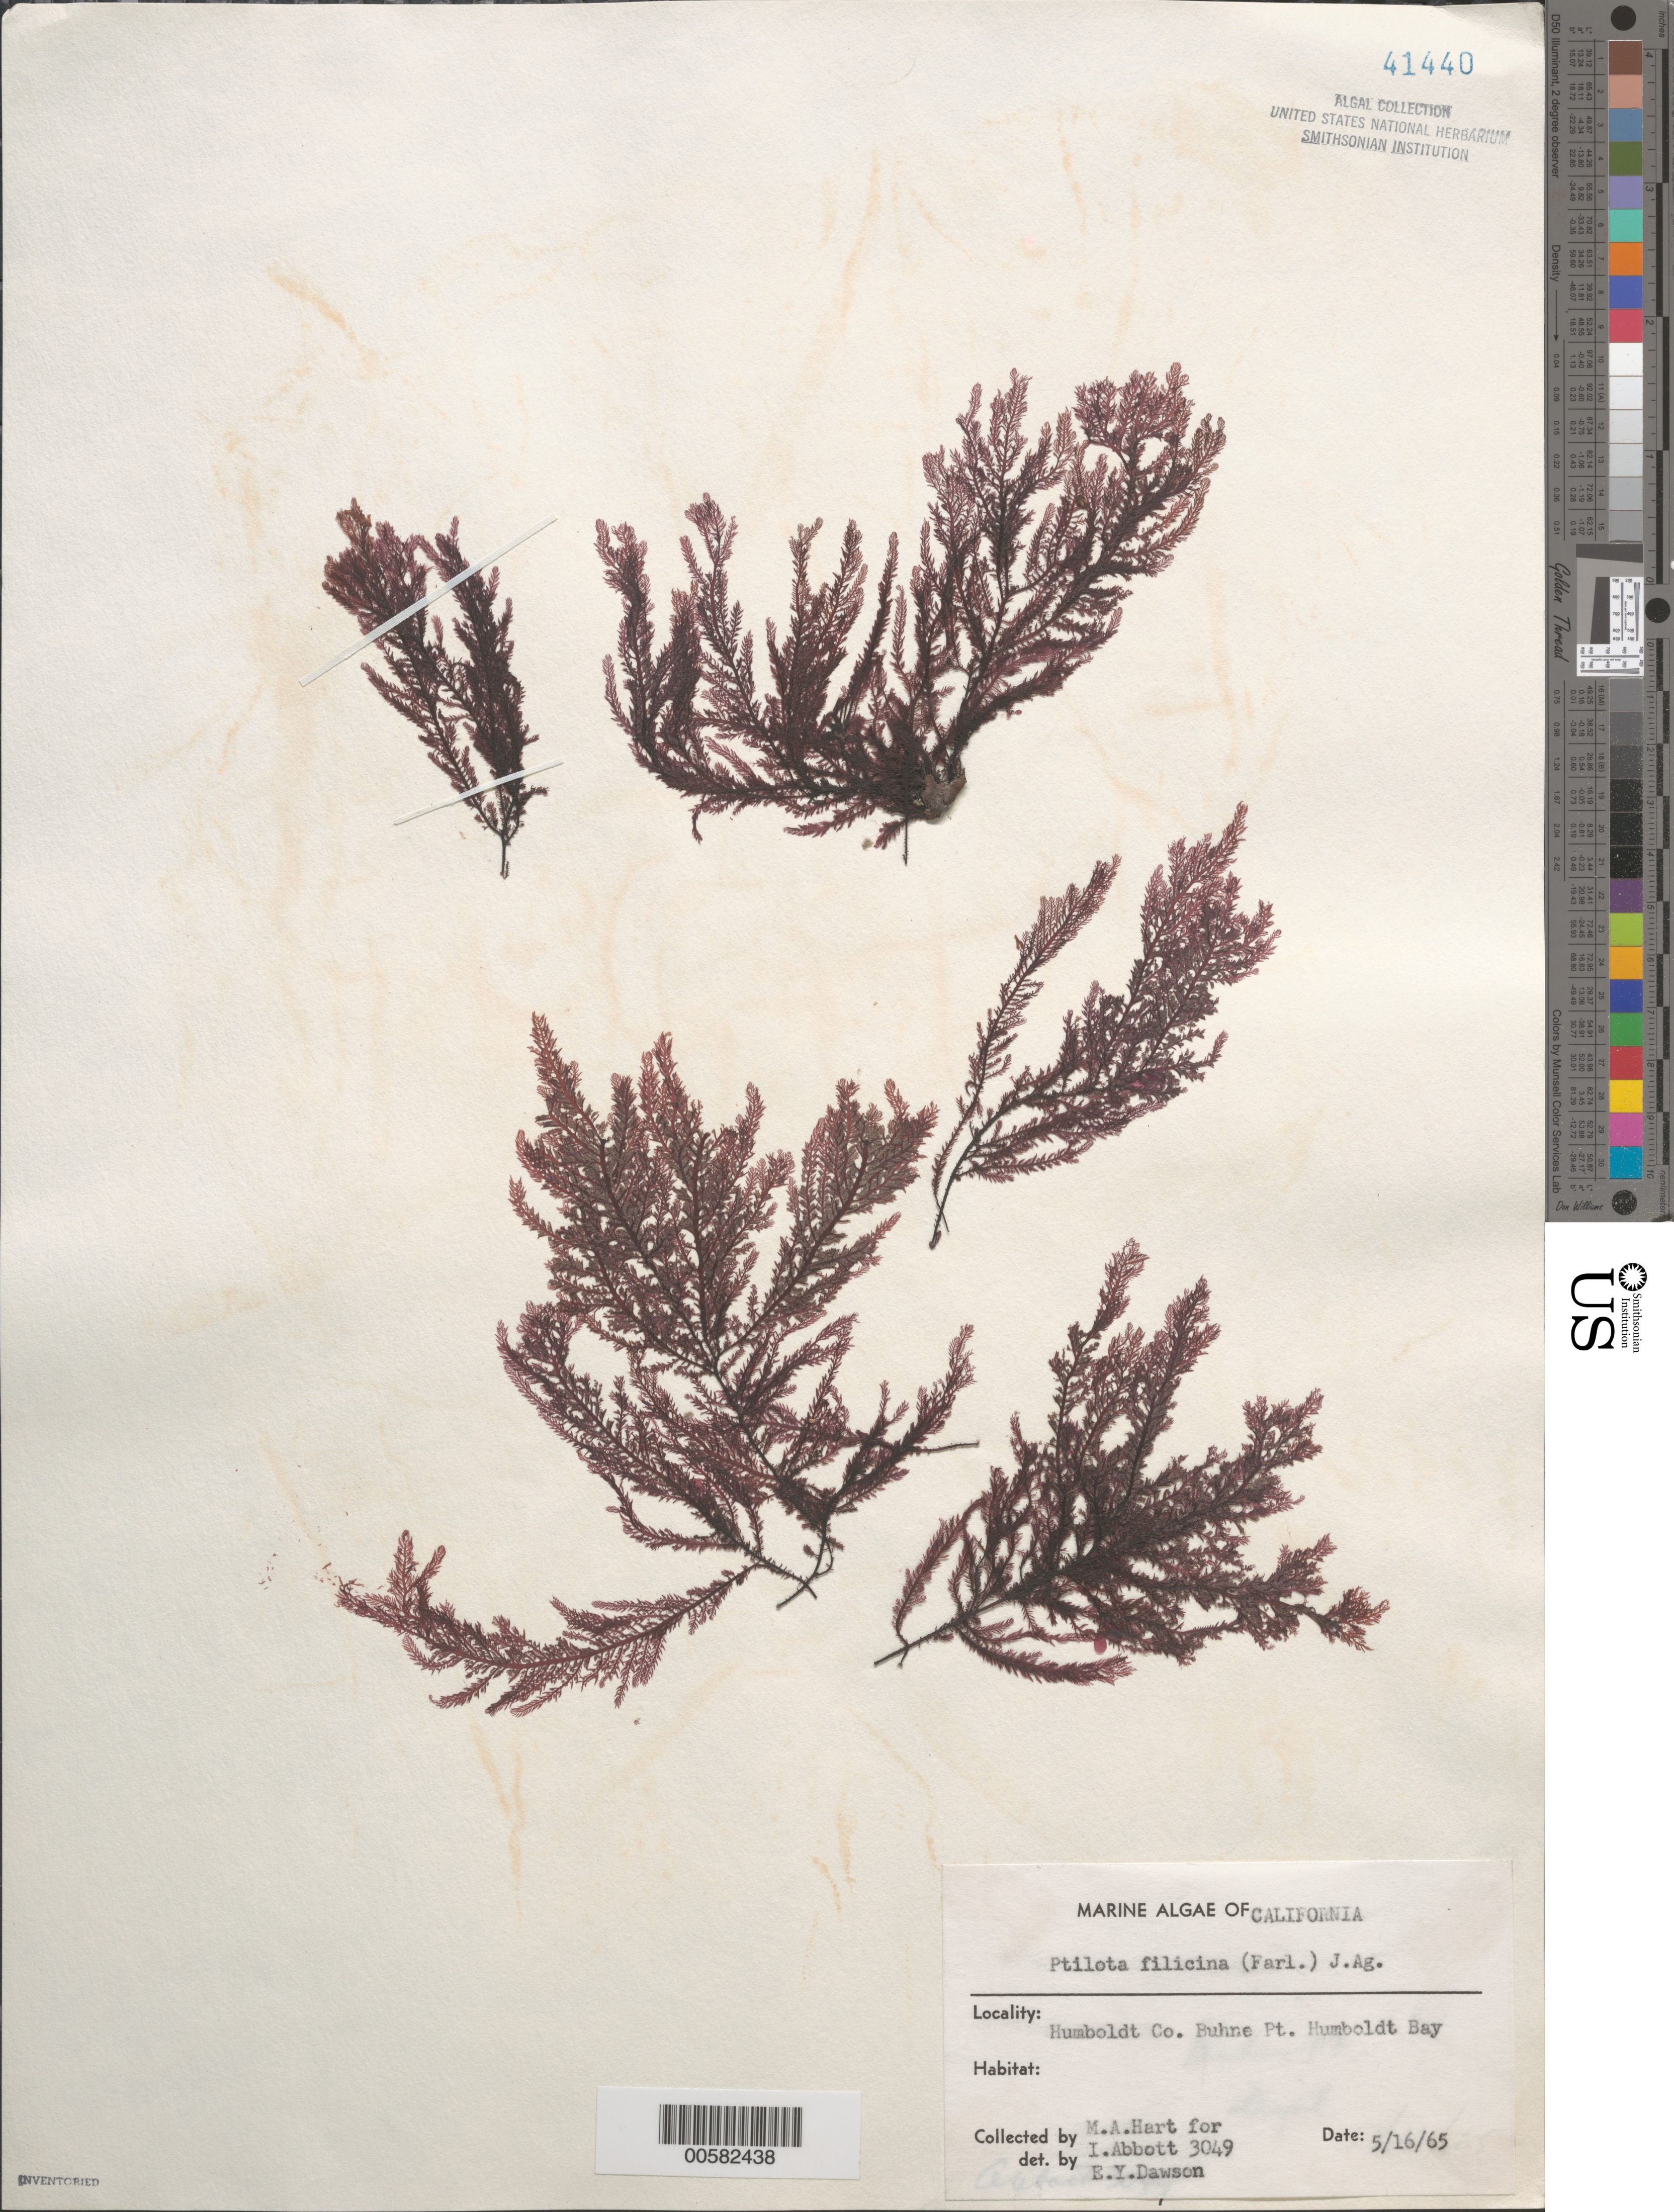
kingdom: Plantae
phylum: Rhodophyta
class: Florideophyceae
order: Ceramiales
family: Wrangeliaceae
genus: Ptilota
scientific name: Ptilota filicina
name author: J. Agardh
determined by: Dawson, E. Y.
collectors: M. A. Hart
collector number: IAA 3049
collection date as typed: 16 May 1965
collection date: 1965-05-16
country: United States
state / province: California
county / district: Humboldt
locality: Buhne Point, Humboldt Bay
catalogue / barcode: US 41440